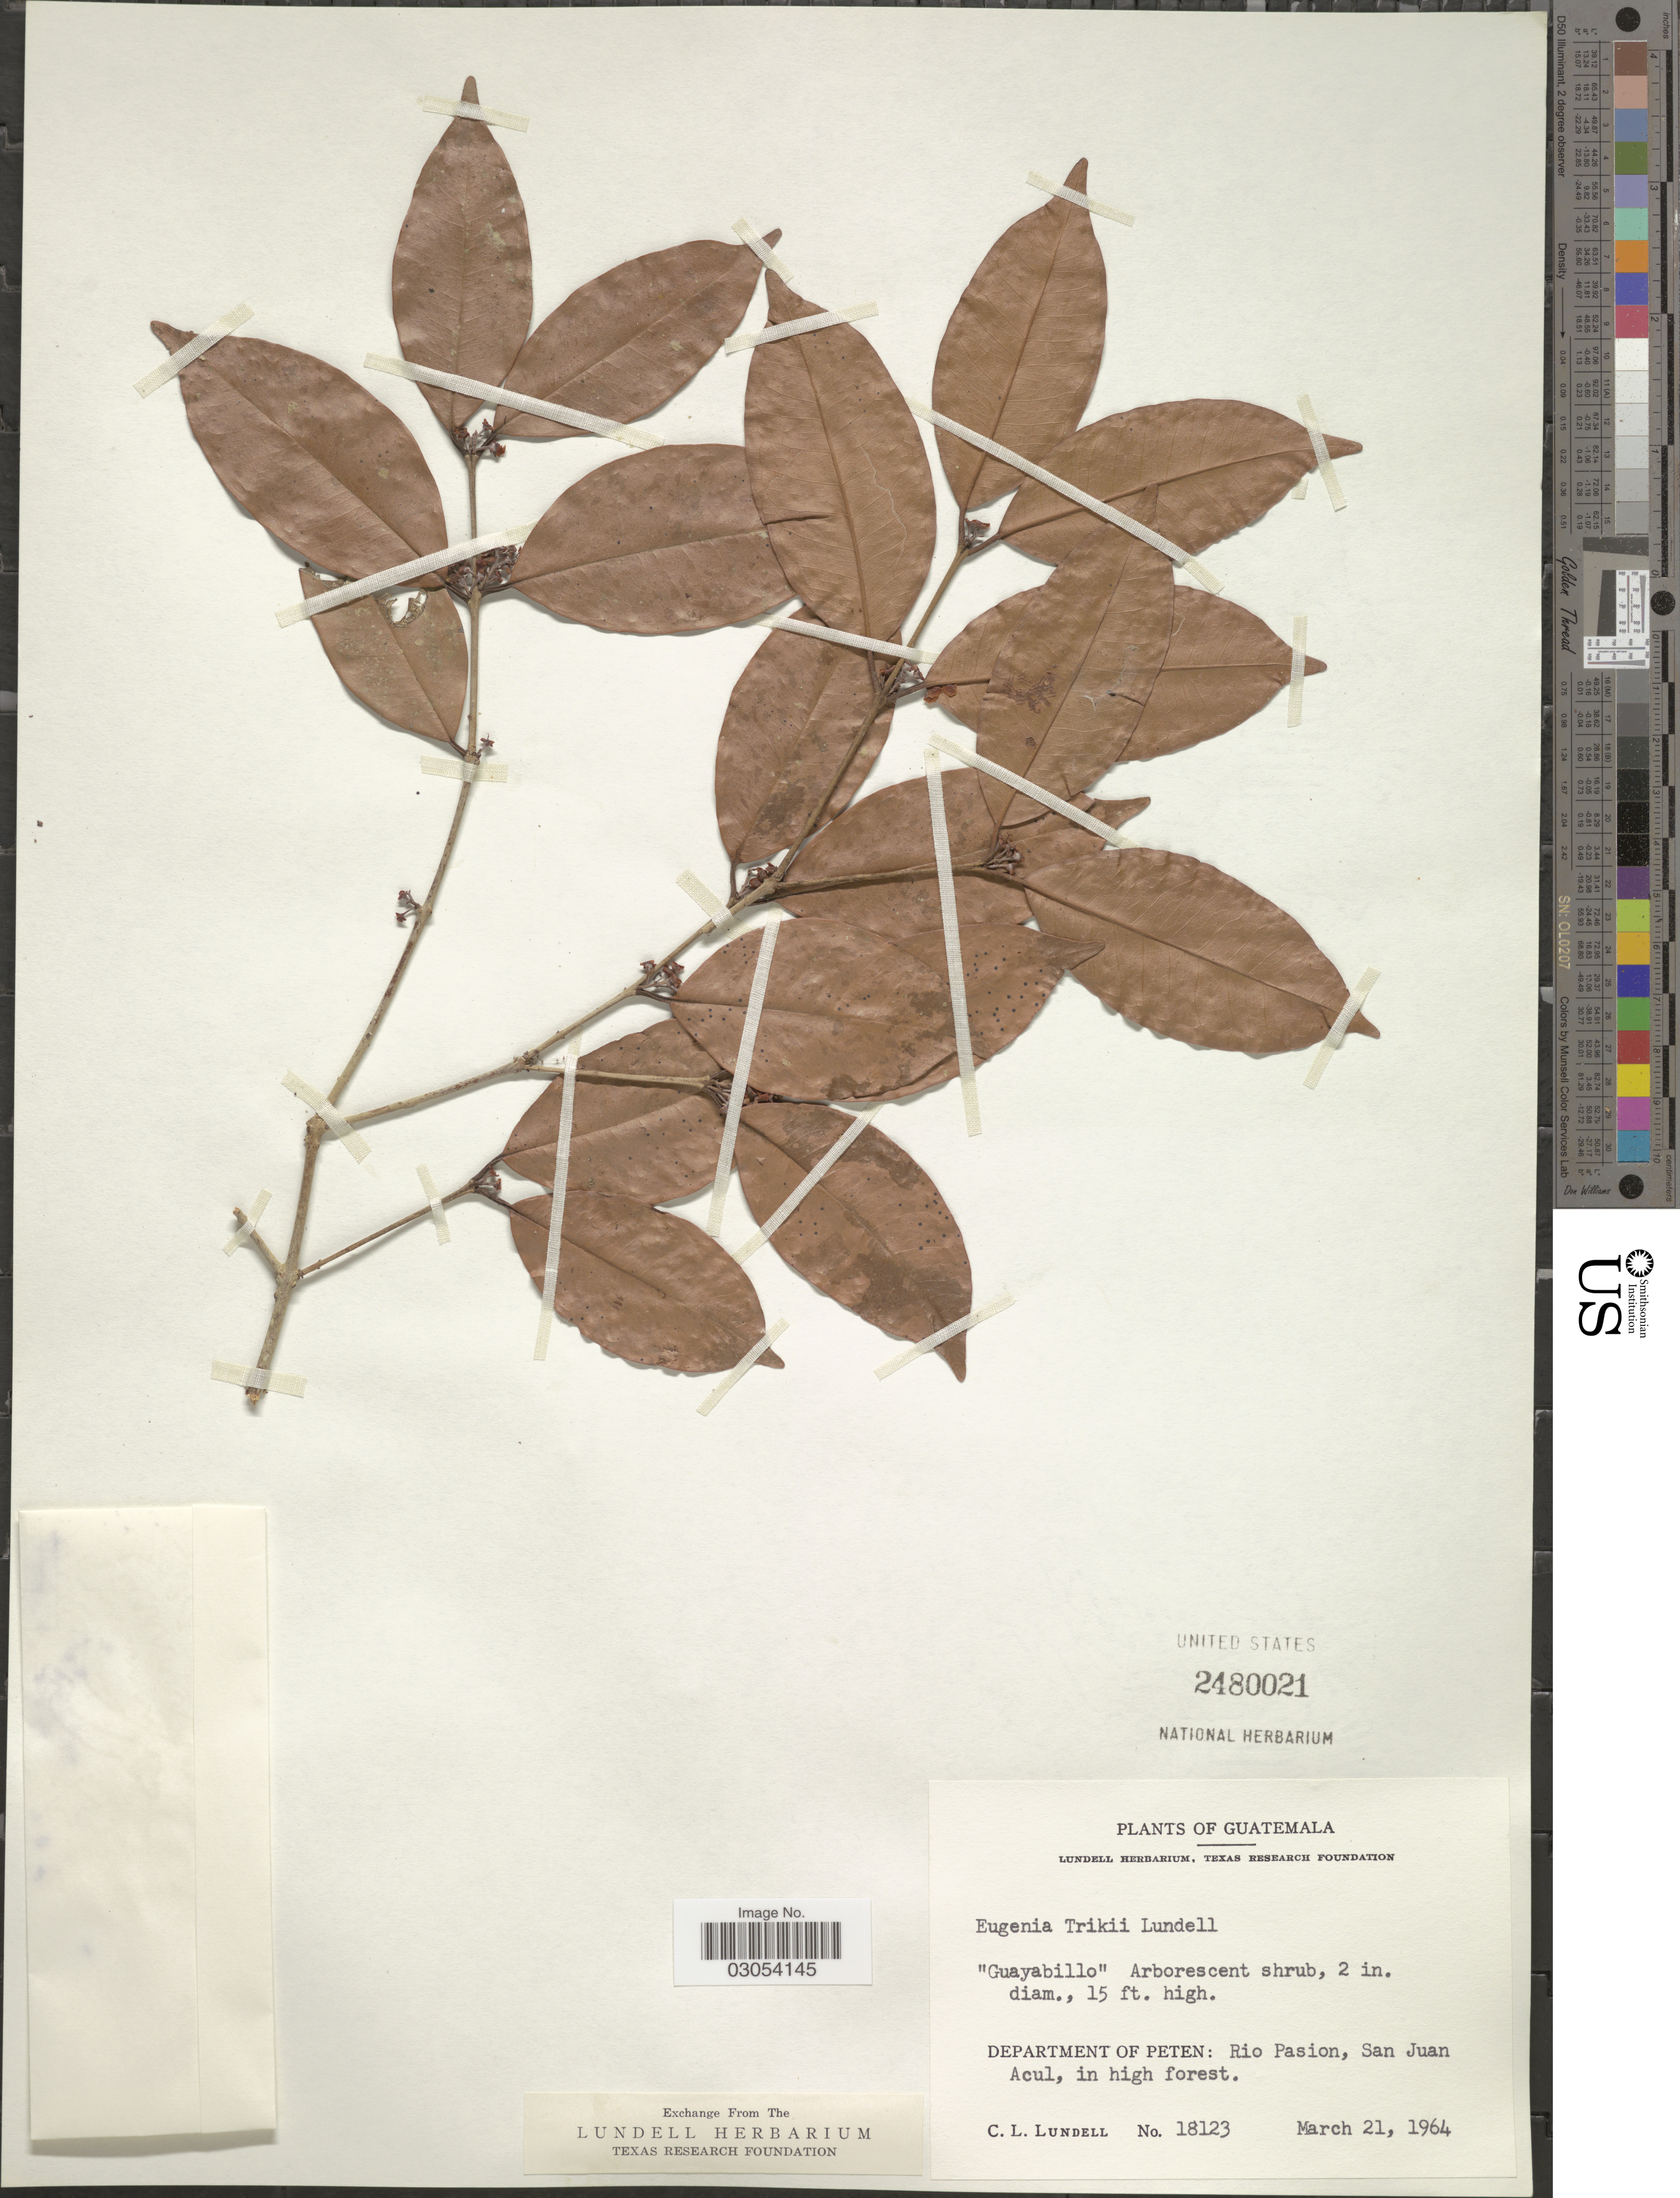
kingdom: Plantae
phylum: Tracheophyta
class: Magnoliopsida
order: Myrtales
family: Myrtaceae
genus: Eugenia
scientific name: Eugenia trikii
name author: Lundell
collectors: C. L. Lundell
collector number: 18123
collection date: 1964-03-21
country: Guatemala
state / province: El Petén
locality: Department of El Peten: Rio Pasion, San Juan Acul.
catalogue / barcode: US 2480021